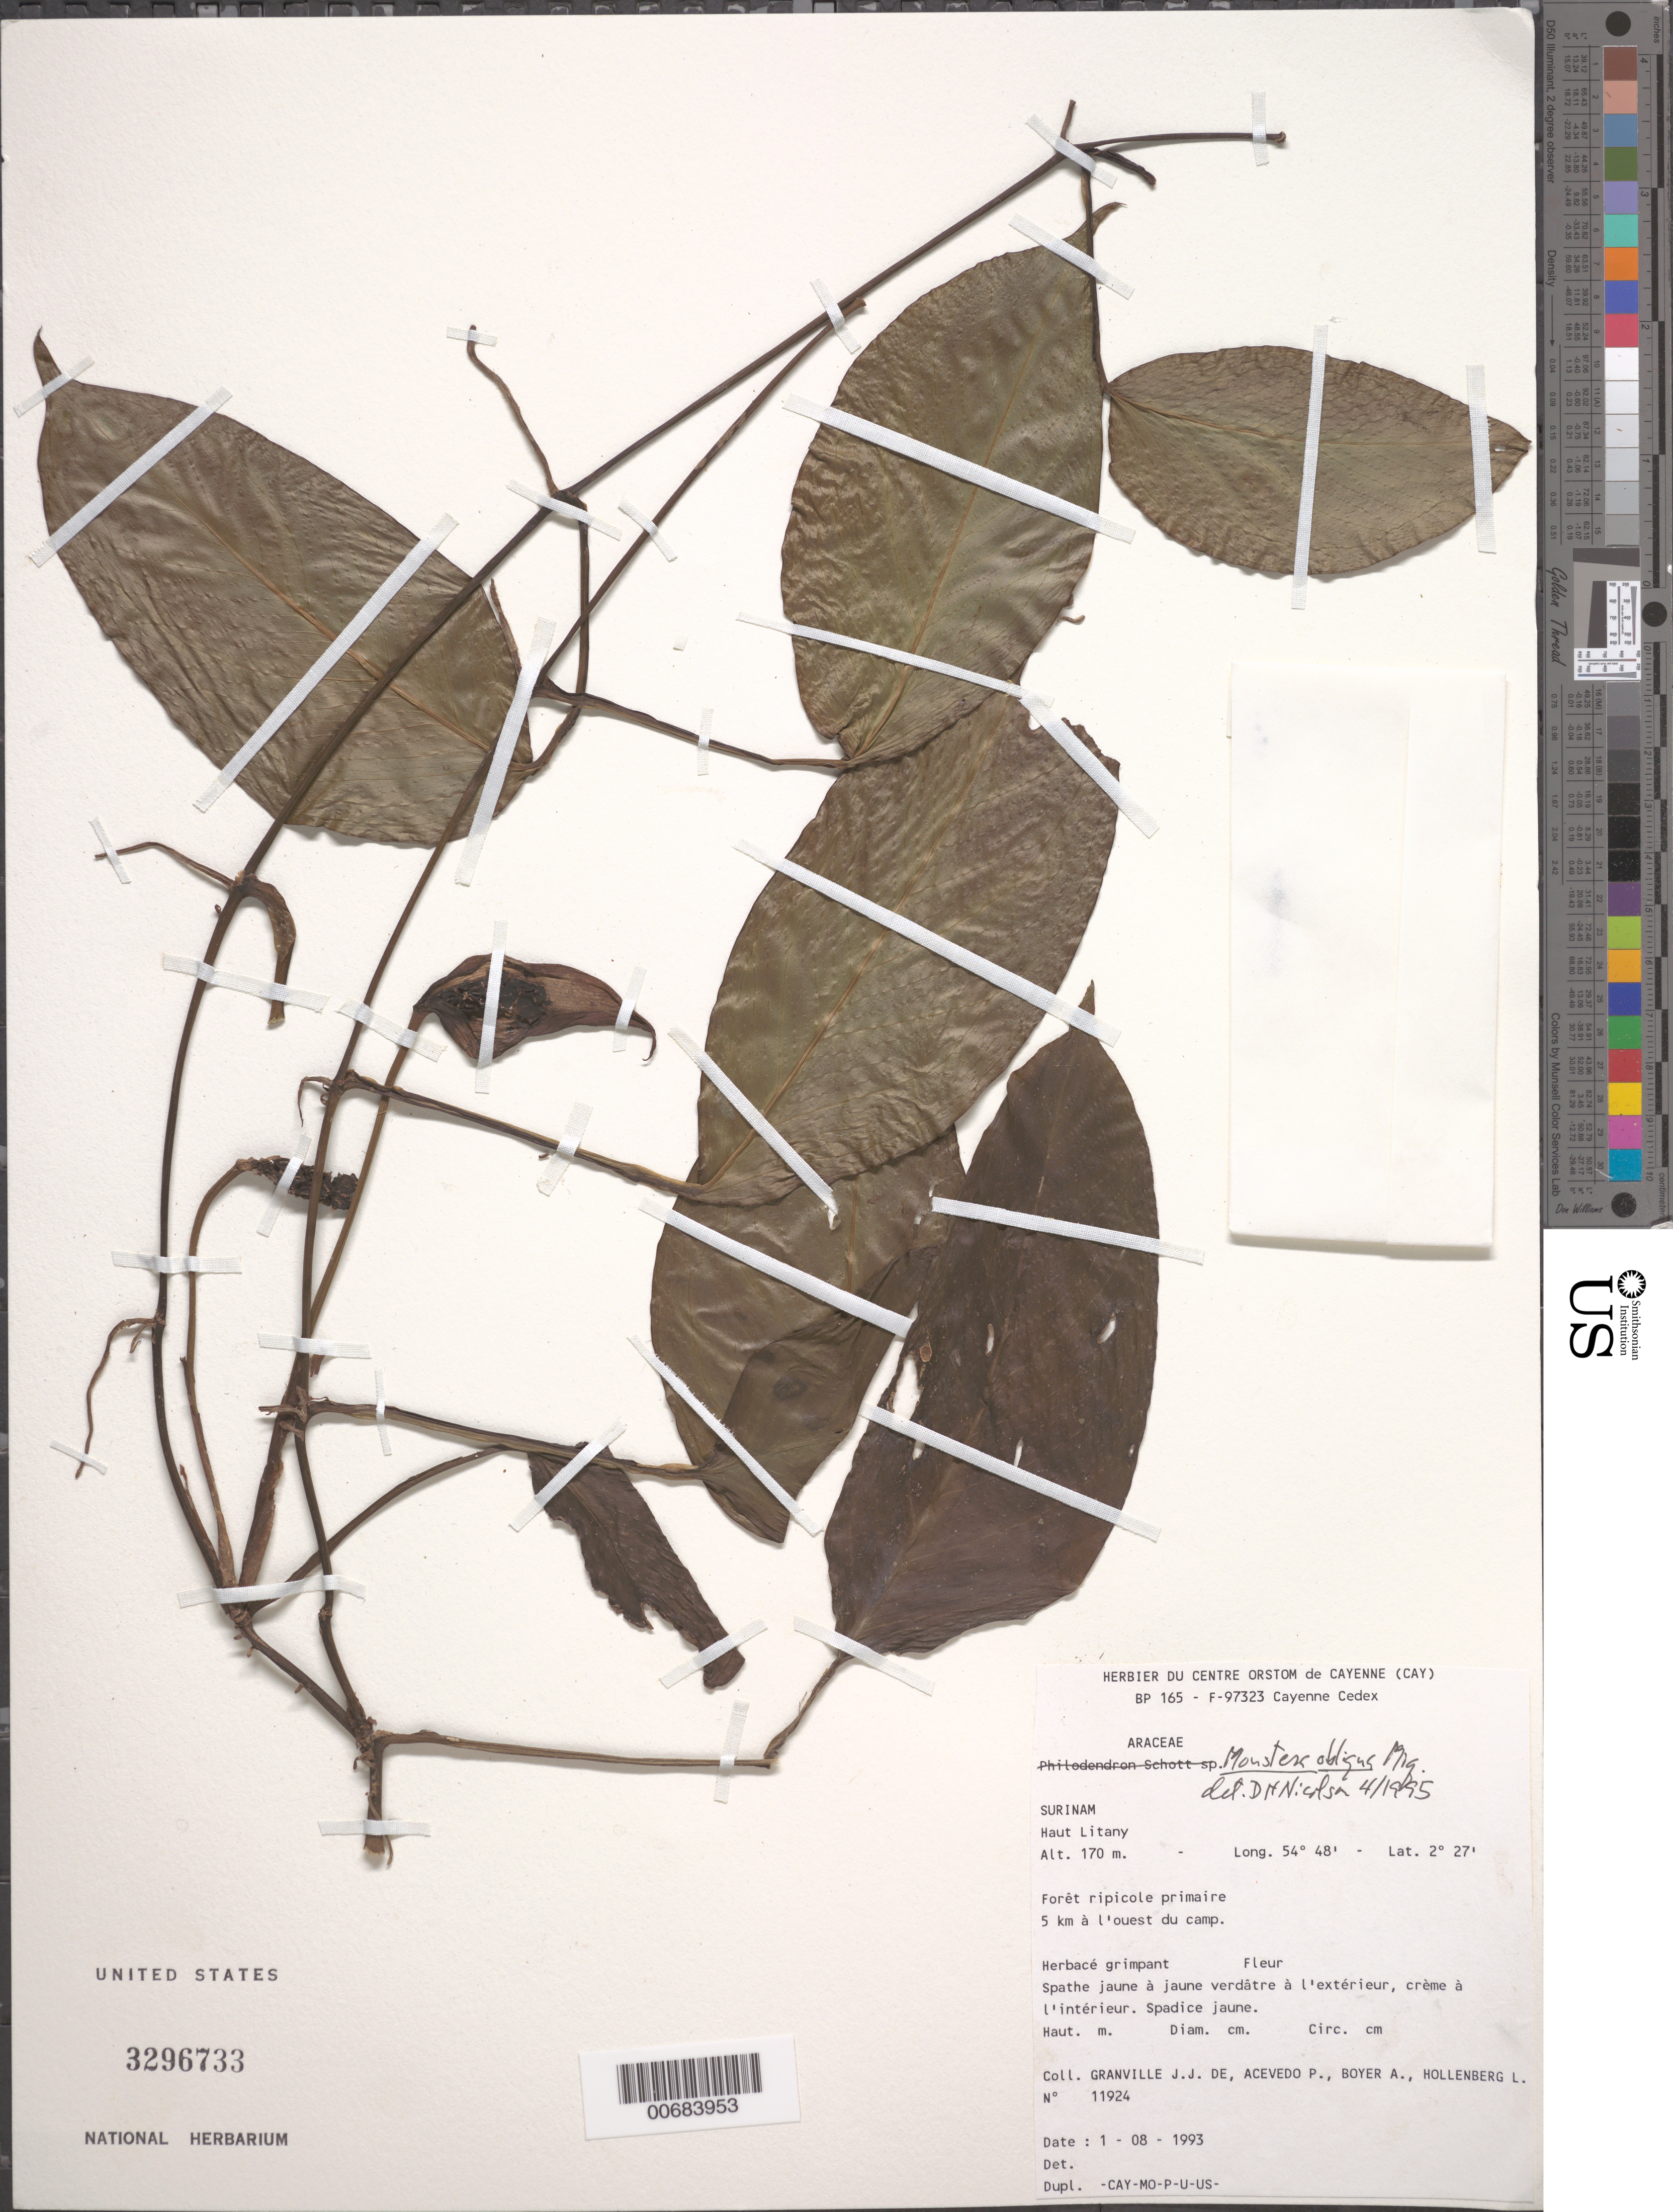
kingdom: Plantae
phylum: Tracheophyta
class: Liliopsida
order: Alismatales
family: Araceae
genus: Monstera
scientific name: Monstera obliqua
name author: Miq.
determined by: Nicolson, Dan H.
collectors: J.-J. de Granville, P. Acevedo-Rodr., A. Boyer & L. Hollenberg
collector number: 11924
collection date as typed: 1-Aug-93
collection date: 1993-08-01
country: Suriname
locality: Haut Litany, Bassin du Litany; 5 km a l'ouest du camp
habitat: Primary forest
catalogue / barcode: US 3296733